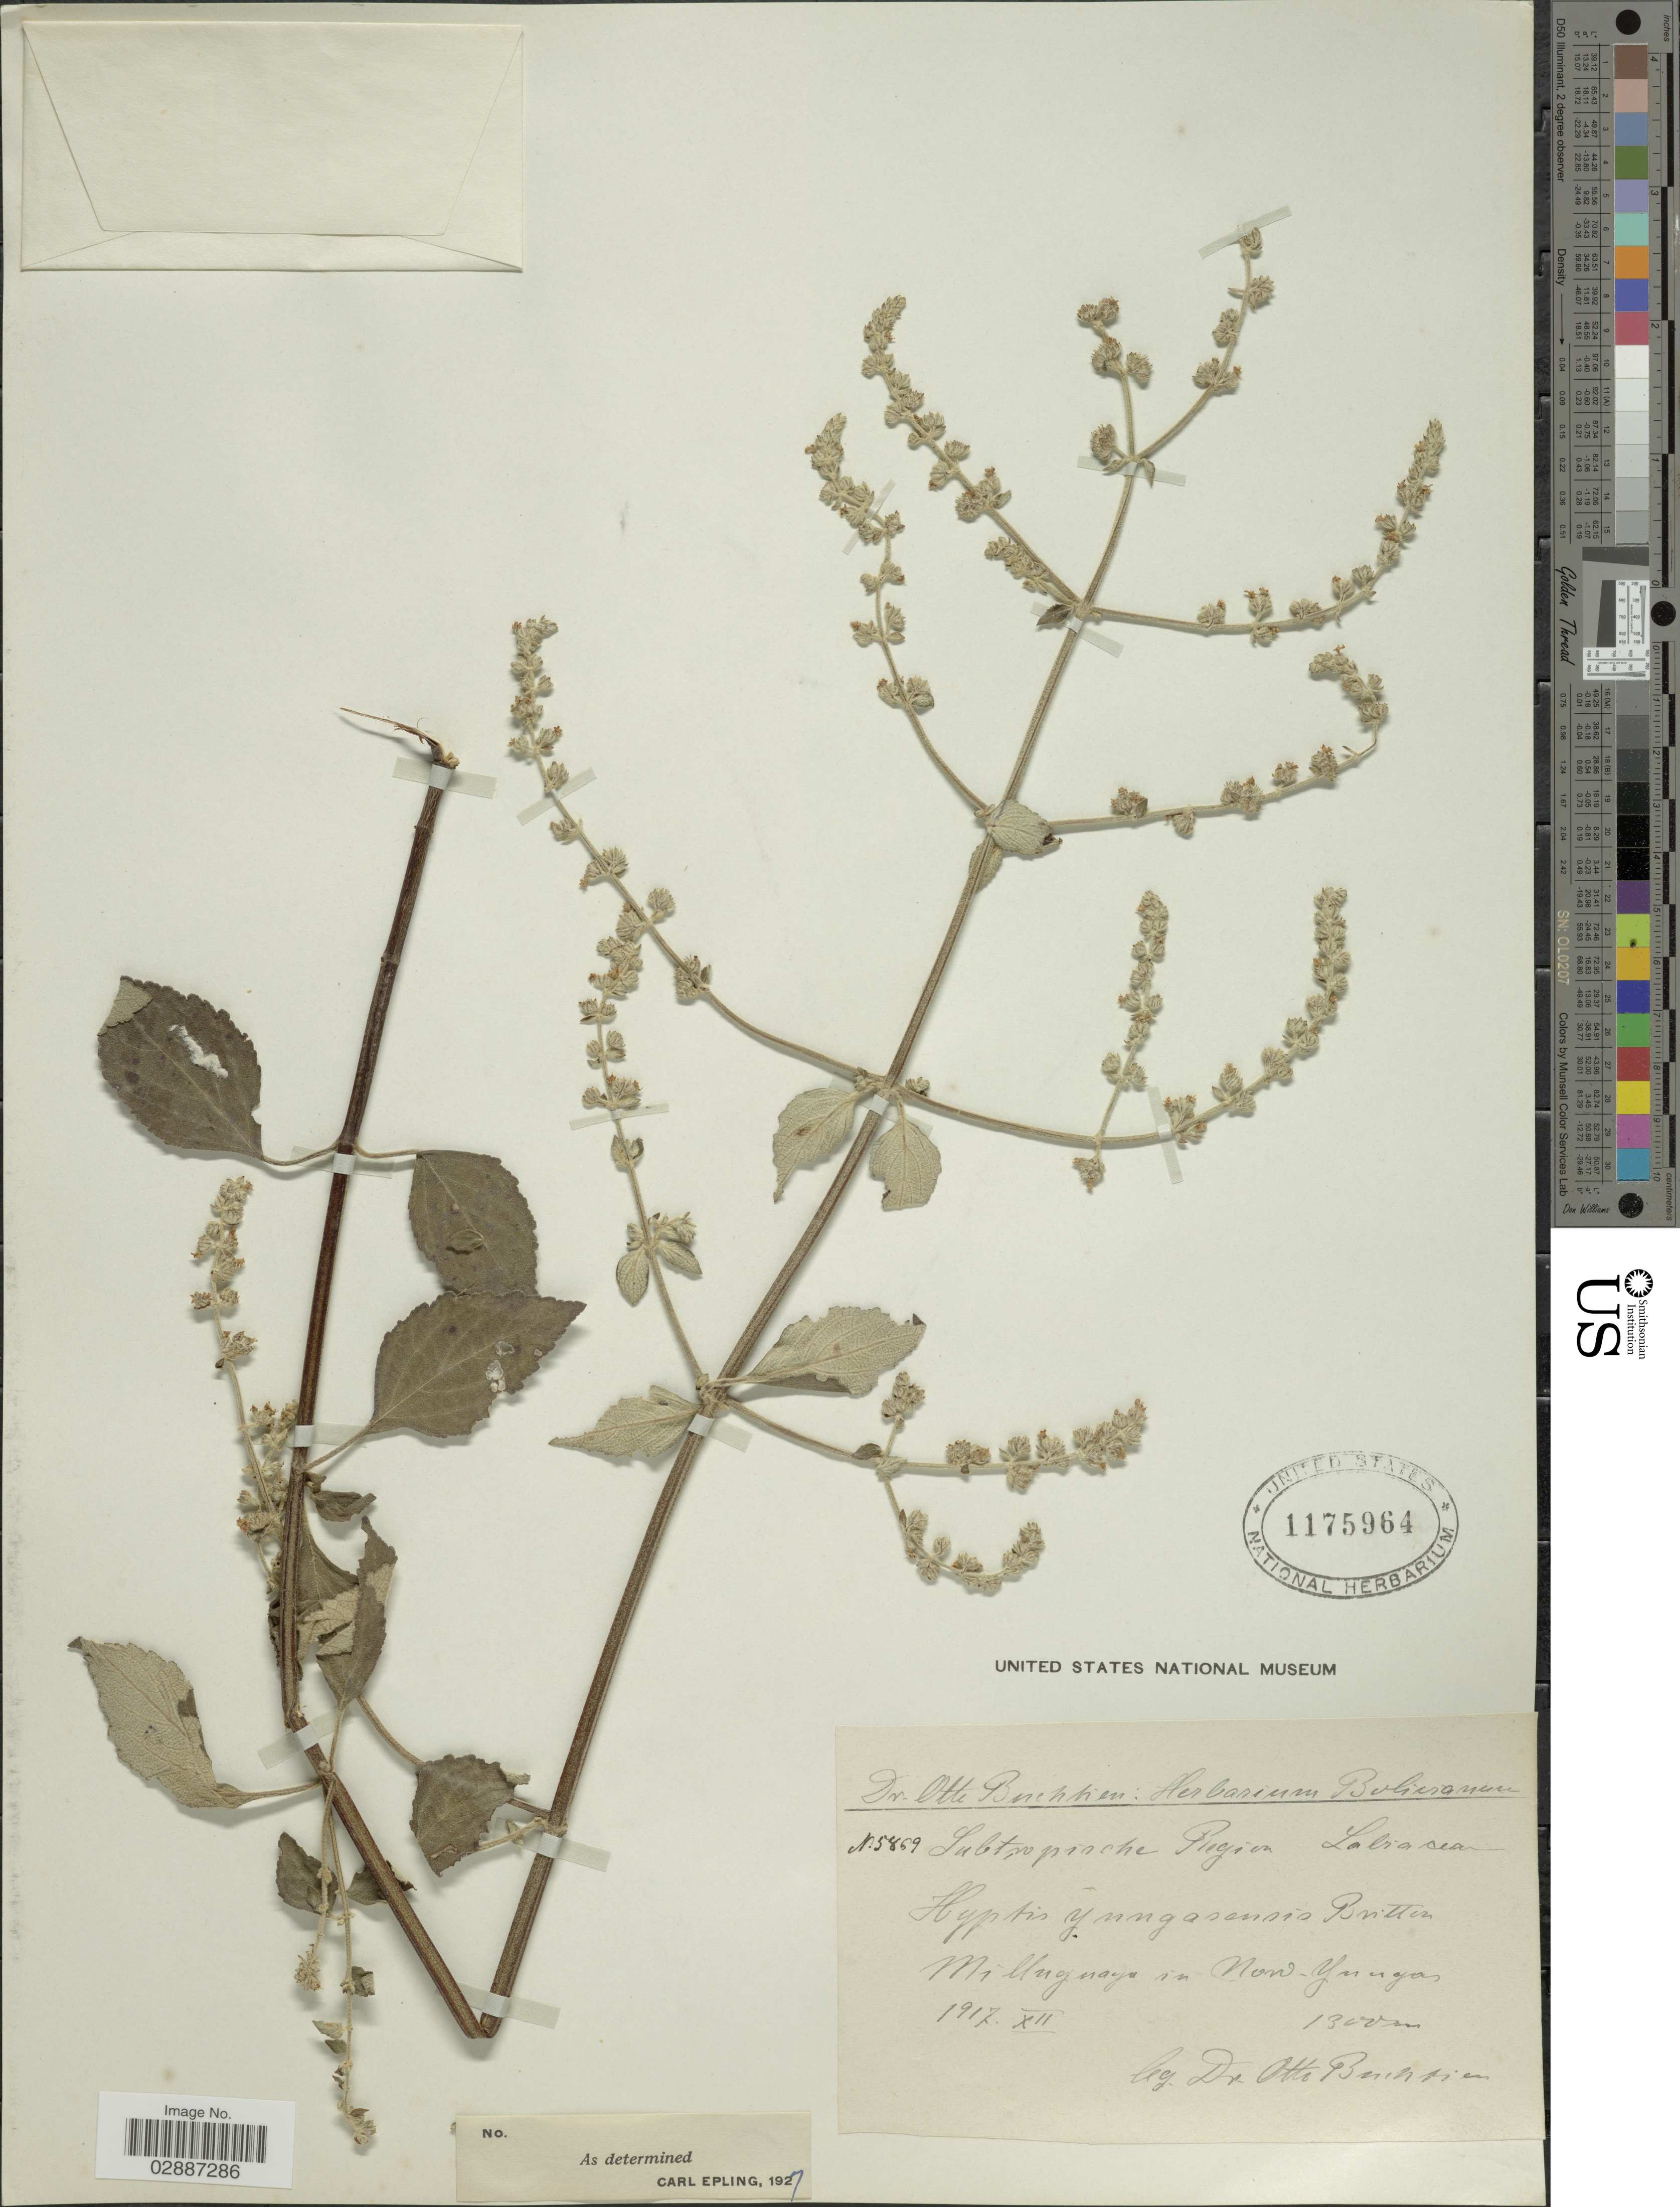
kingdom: Plantae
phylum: Tracheophyta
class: Magnoliopsida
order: Lamiales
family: Lamiaceae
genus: Cantinoa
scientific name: Cantinoa sp.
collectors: O. Buchtien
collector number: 5869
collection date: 1917-12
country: Bolivia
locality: Milluguaya in Nord-Yungas.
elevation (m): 1300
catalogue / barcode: US 1175964